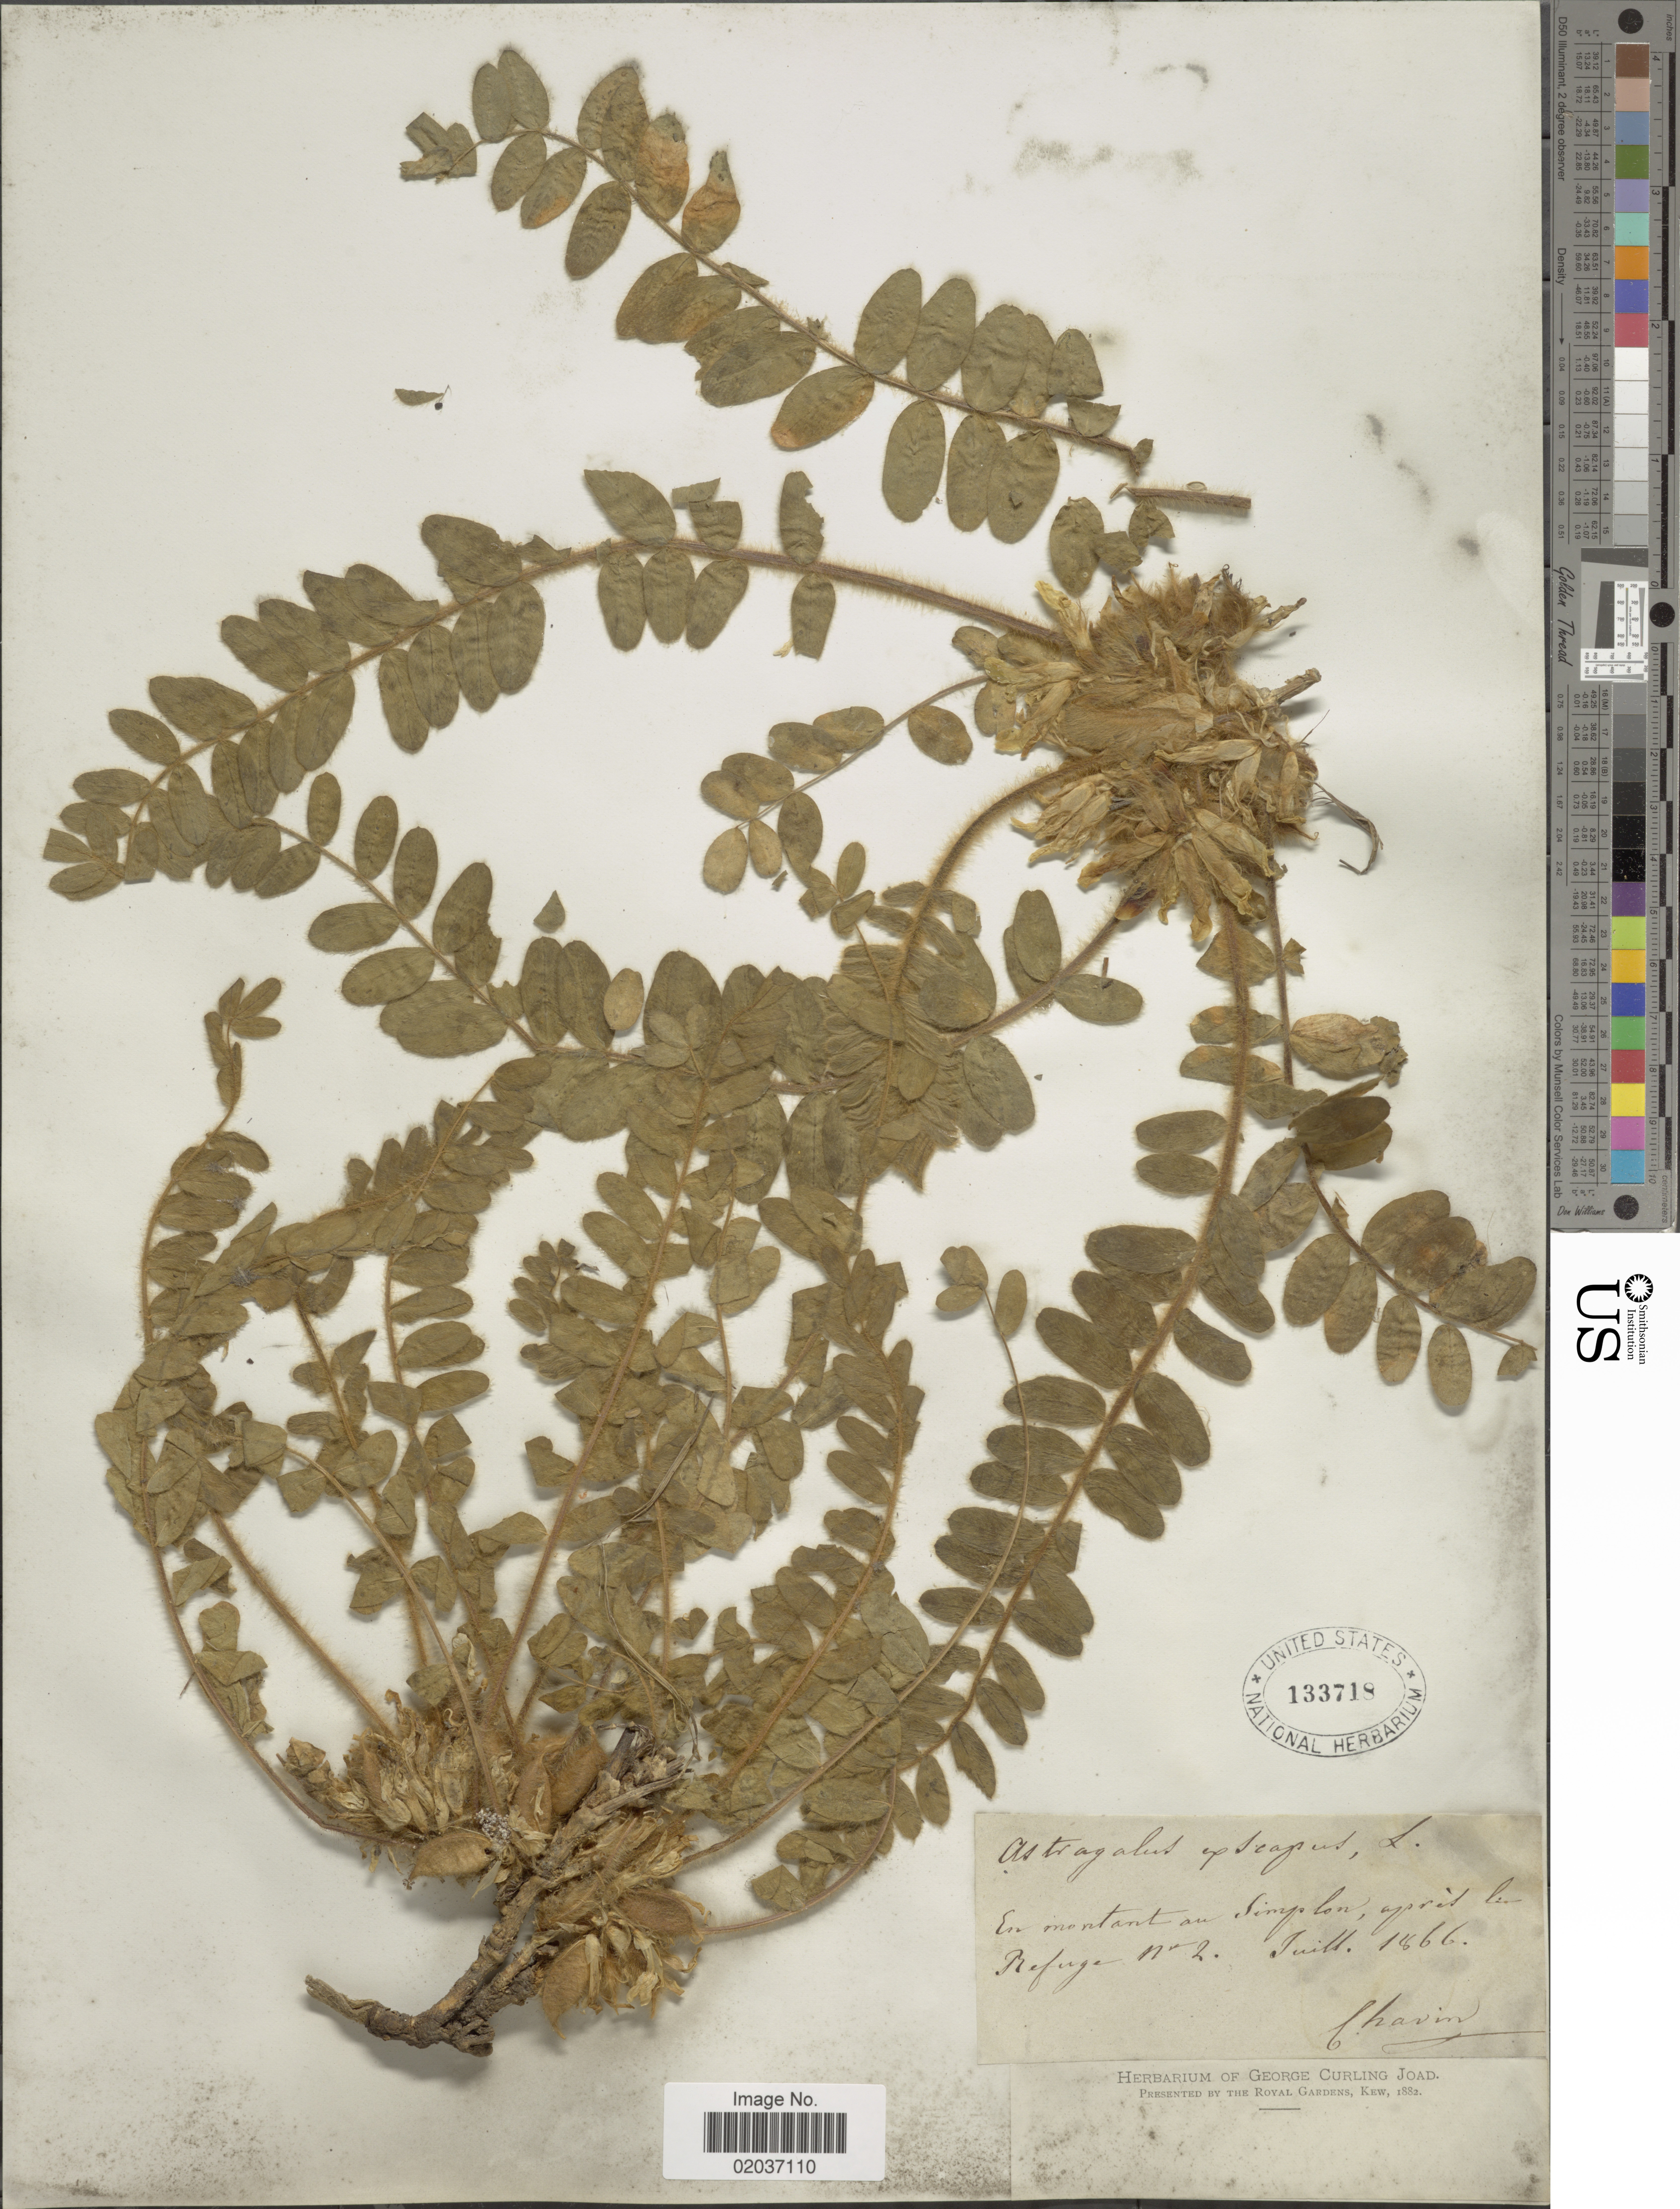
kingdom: Plantae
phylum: Tracheophyta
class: Magnoliopsida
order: Fabales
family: Fabaceae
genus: Astragalus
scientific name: Astragalus exscapus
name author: L.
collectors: -. Chavin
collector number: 2*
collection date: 1866-07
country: Switzerland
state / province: Valais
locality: En montant au Simplon, apres les Refuge.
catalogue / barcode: US 133718